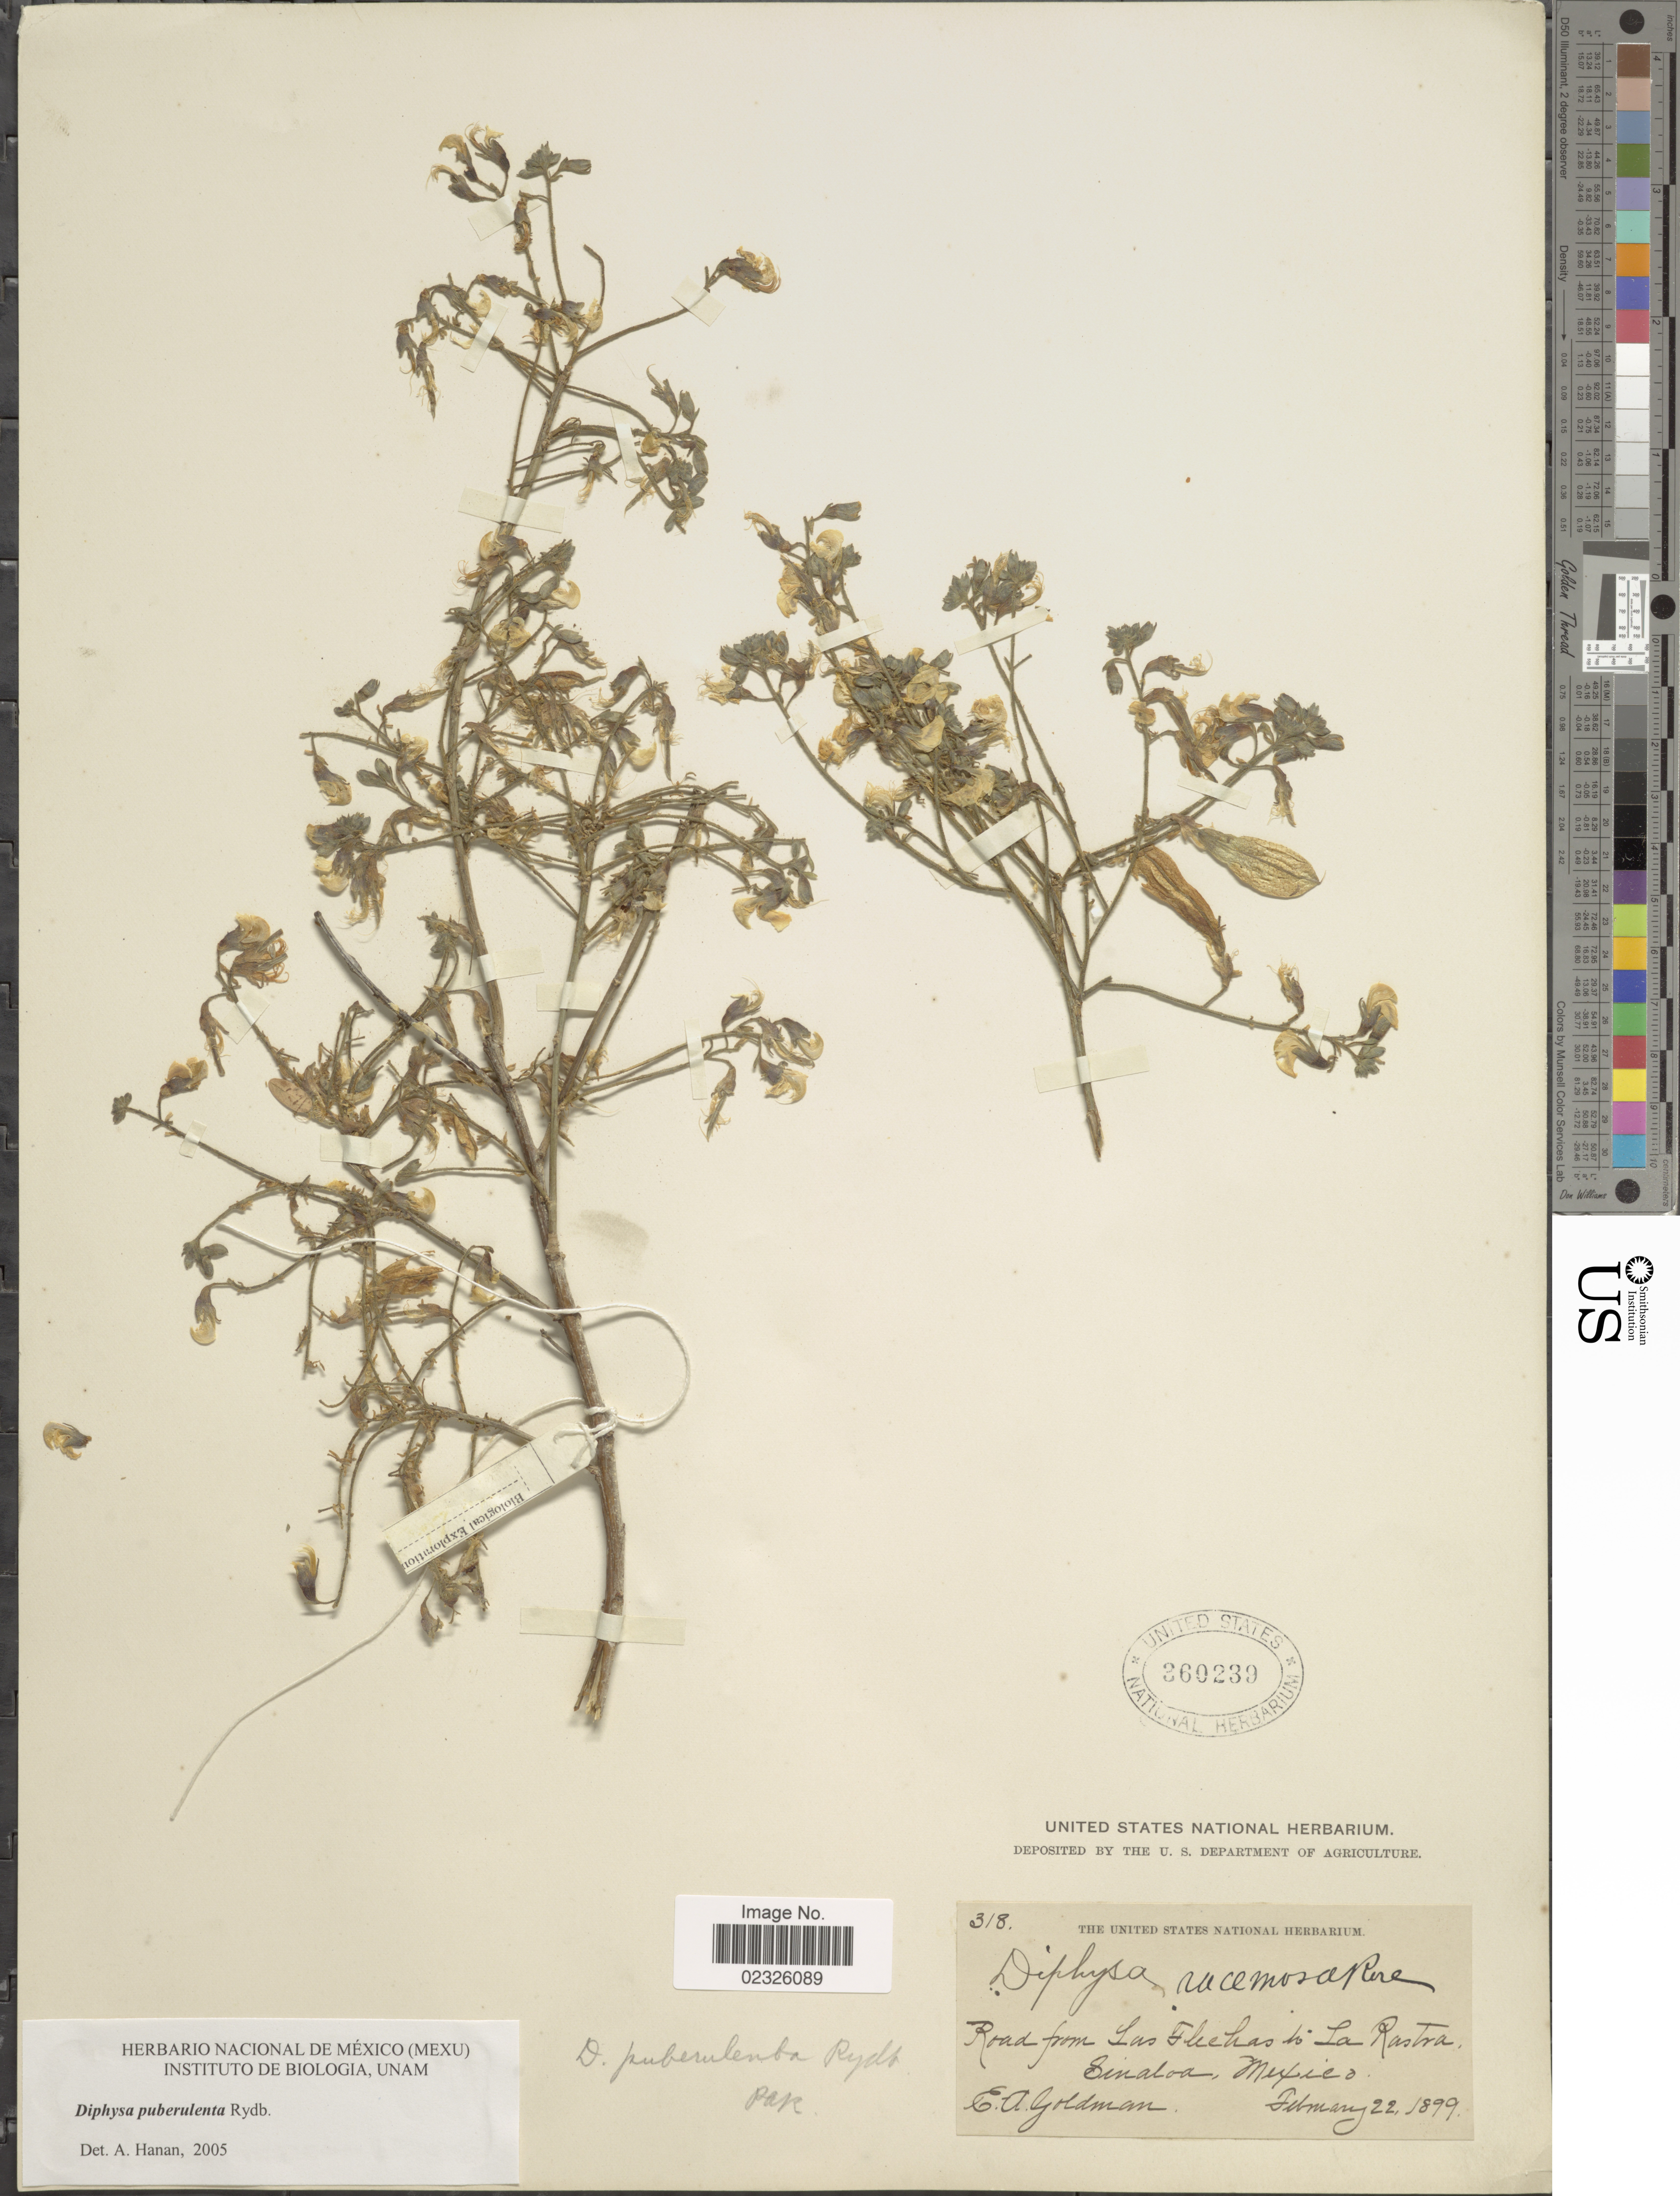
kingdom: Plantae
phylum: Tracheophyta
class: Magnoliopsida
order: Fabales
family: Fabaceae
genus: Diphysa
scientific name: Diphysa puberulenta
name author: Rydb.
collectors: E. A. Goldman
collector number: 318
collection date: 1899-02-22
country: Mexico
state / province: Sinaloa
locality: Road from Las Flechas to La Rastra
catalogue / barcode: US 360239